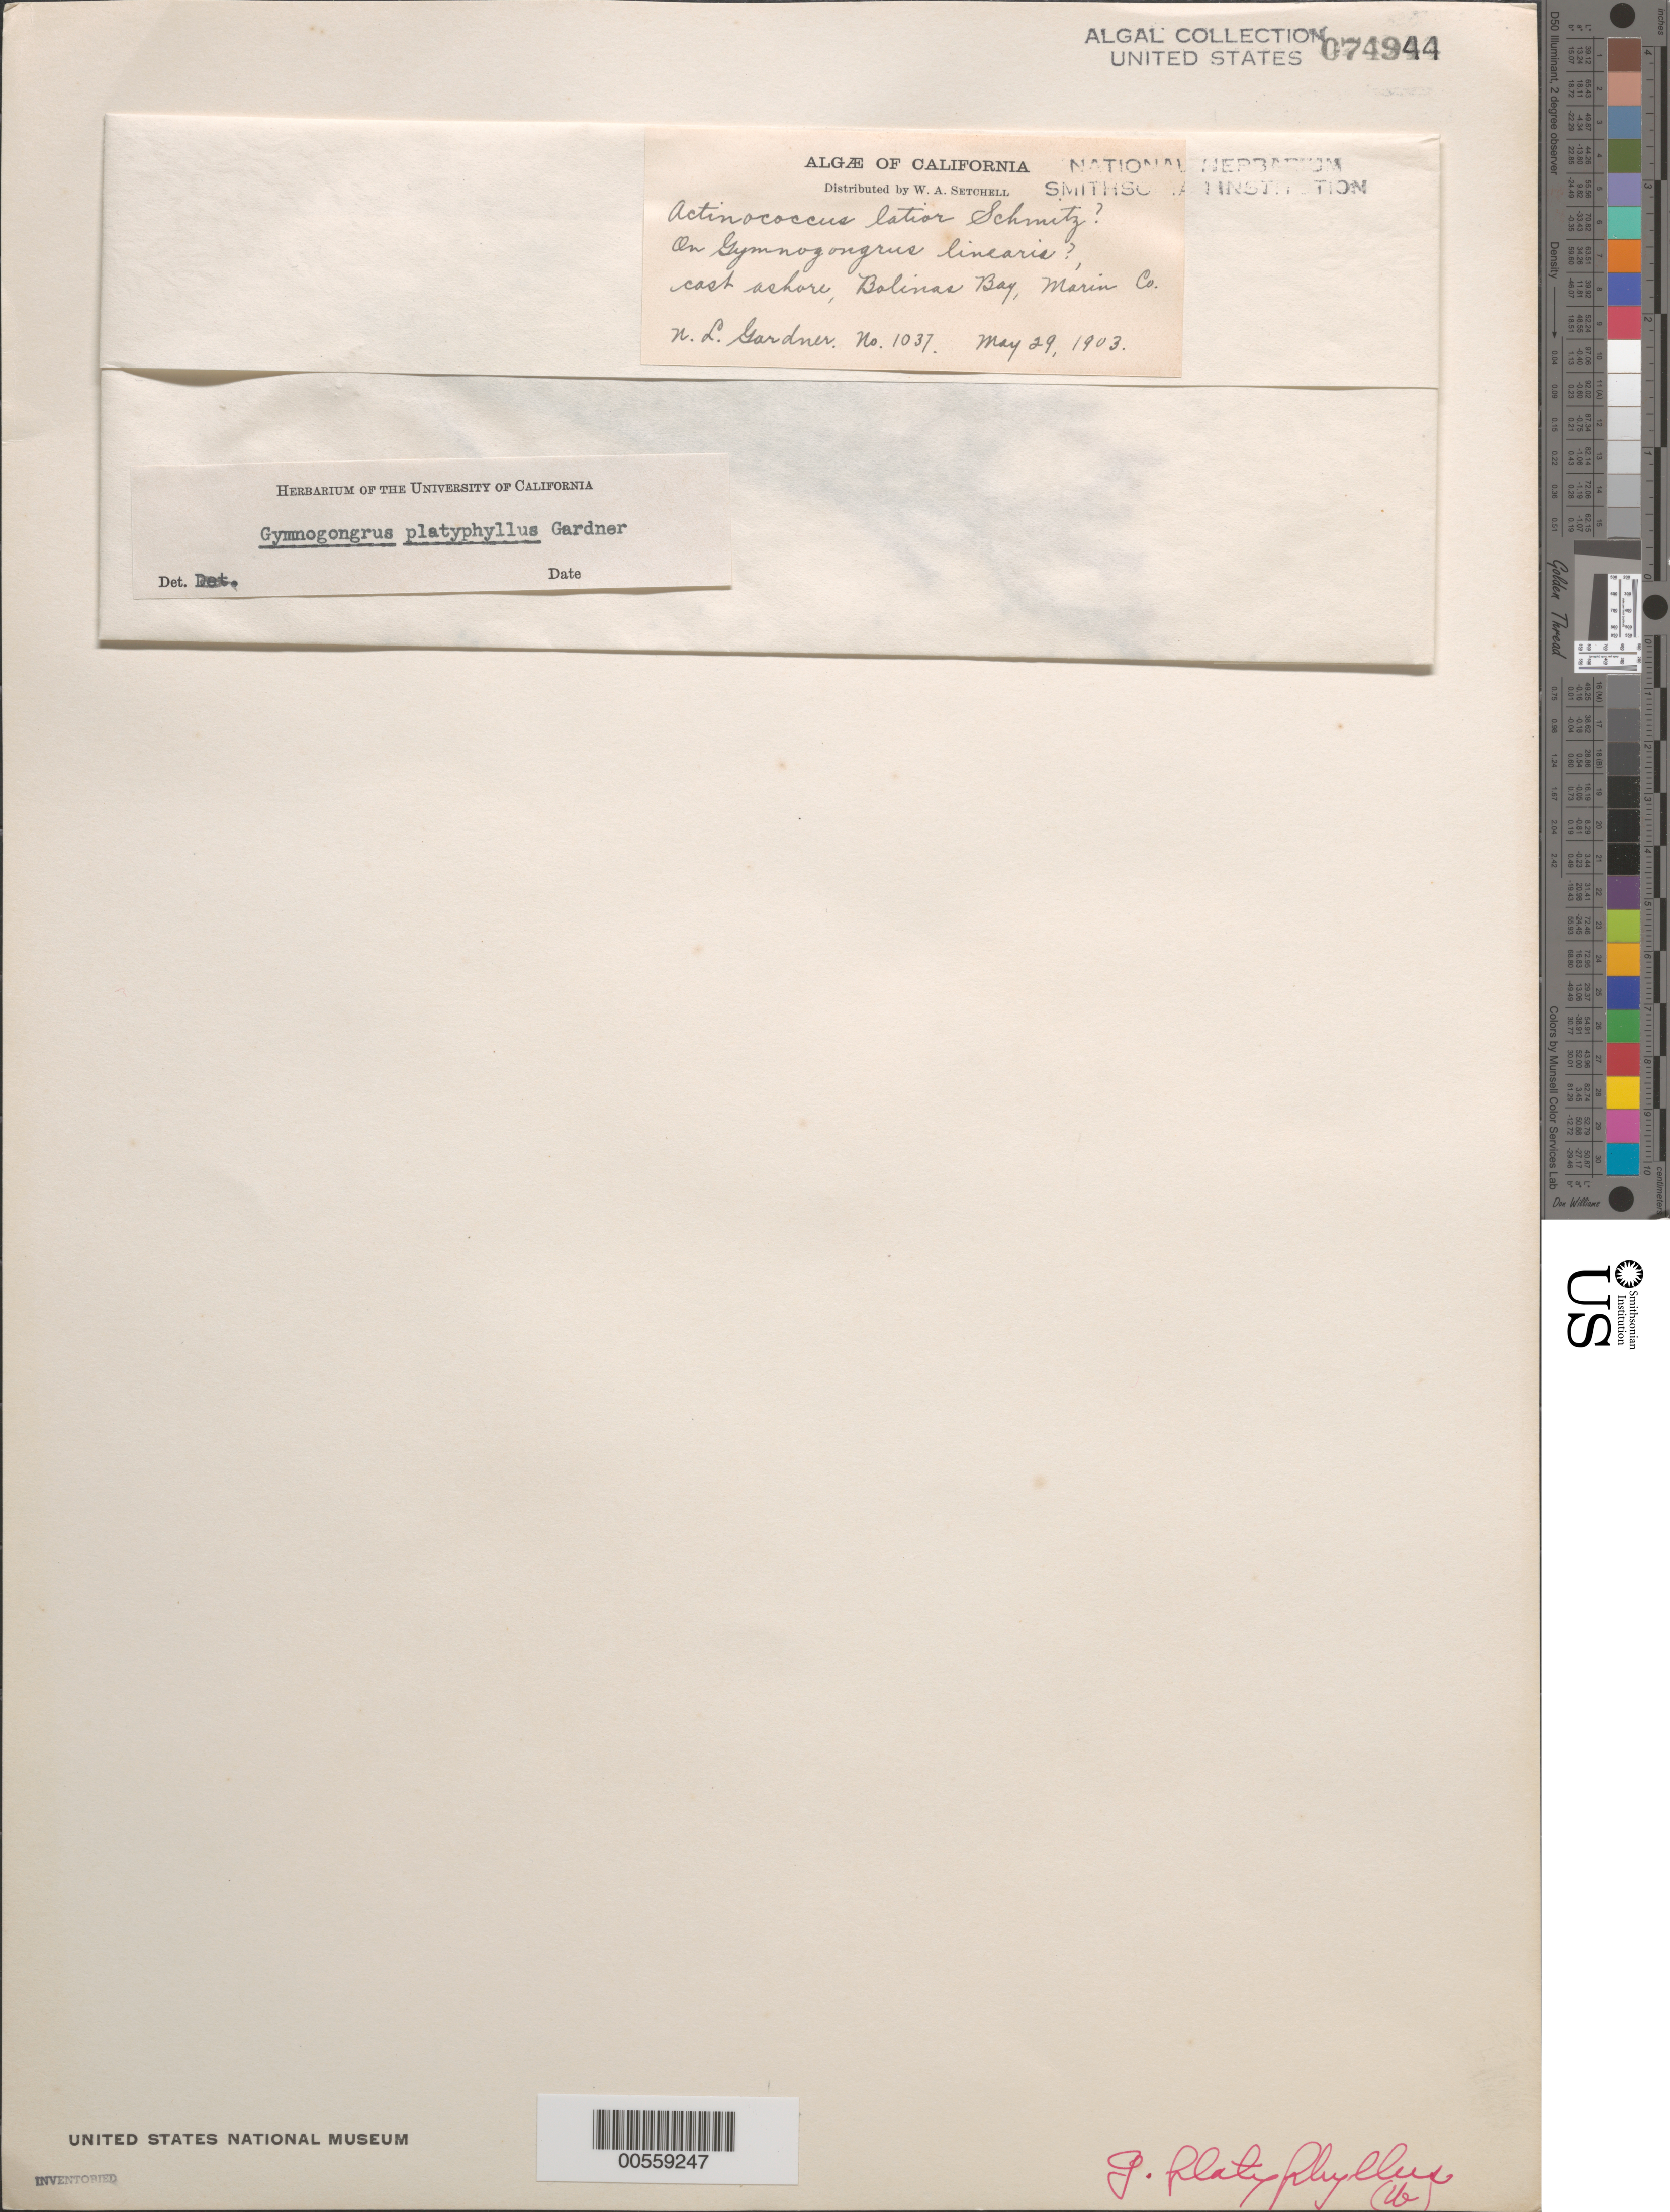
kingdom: Plantae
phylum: Rhodophyta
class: Florideophyceae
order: Gigartinales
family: Phyllophoraceae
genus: Gymnogongrus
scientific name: Gymnogongrus platyphyllus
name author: N.L. Gardner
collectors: N. Gardner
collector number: NLG 1037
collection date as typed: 29 May 1903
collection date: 1903-05-29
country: United States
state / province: California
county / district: Marin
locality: Bolinas Bay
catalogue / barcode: US 74944